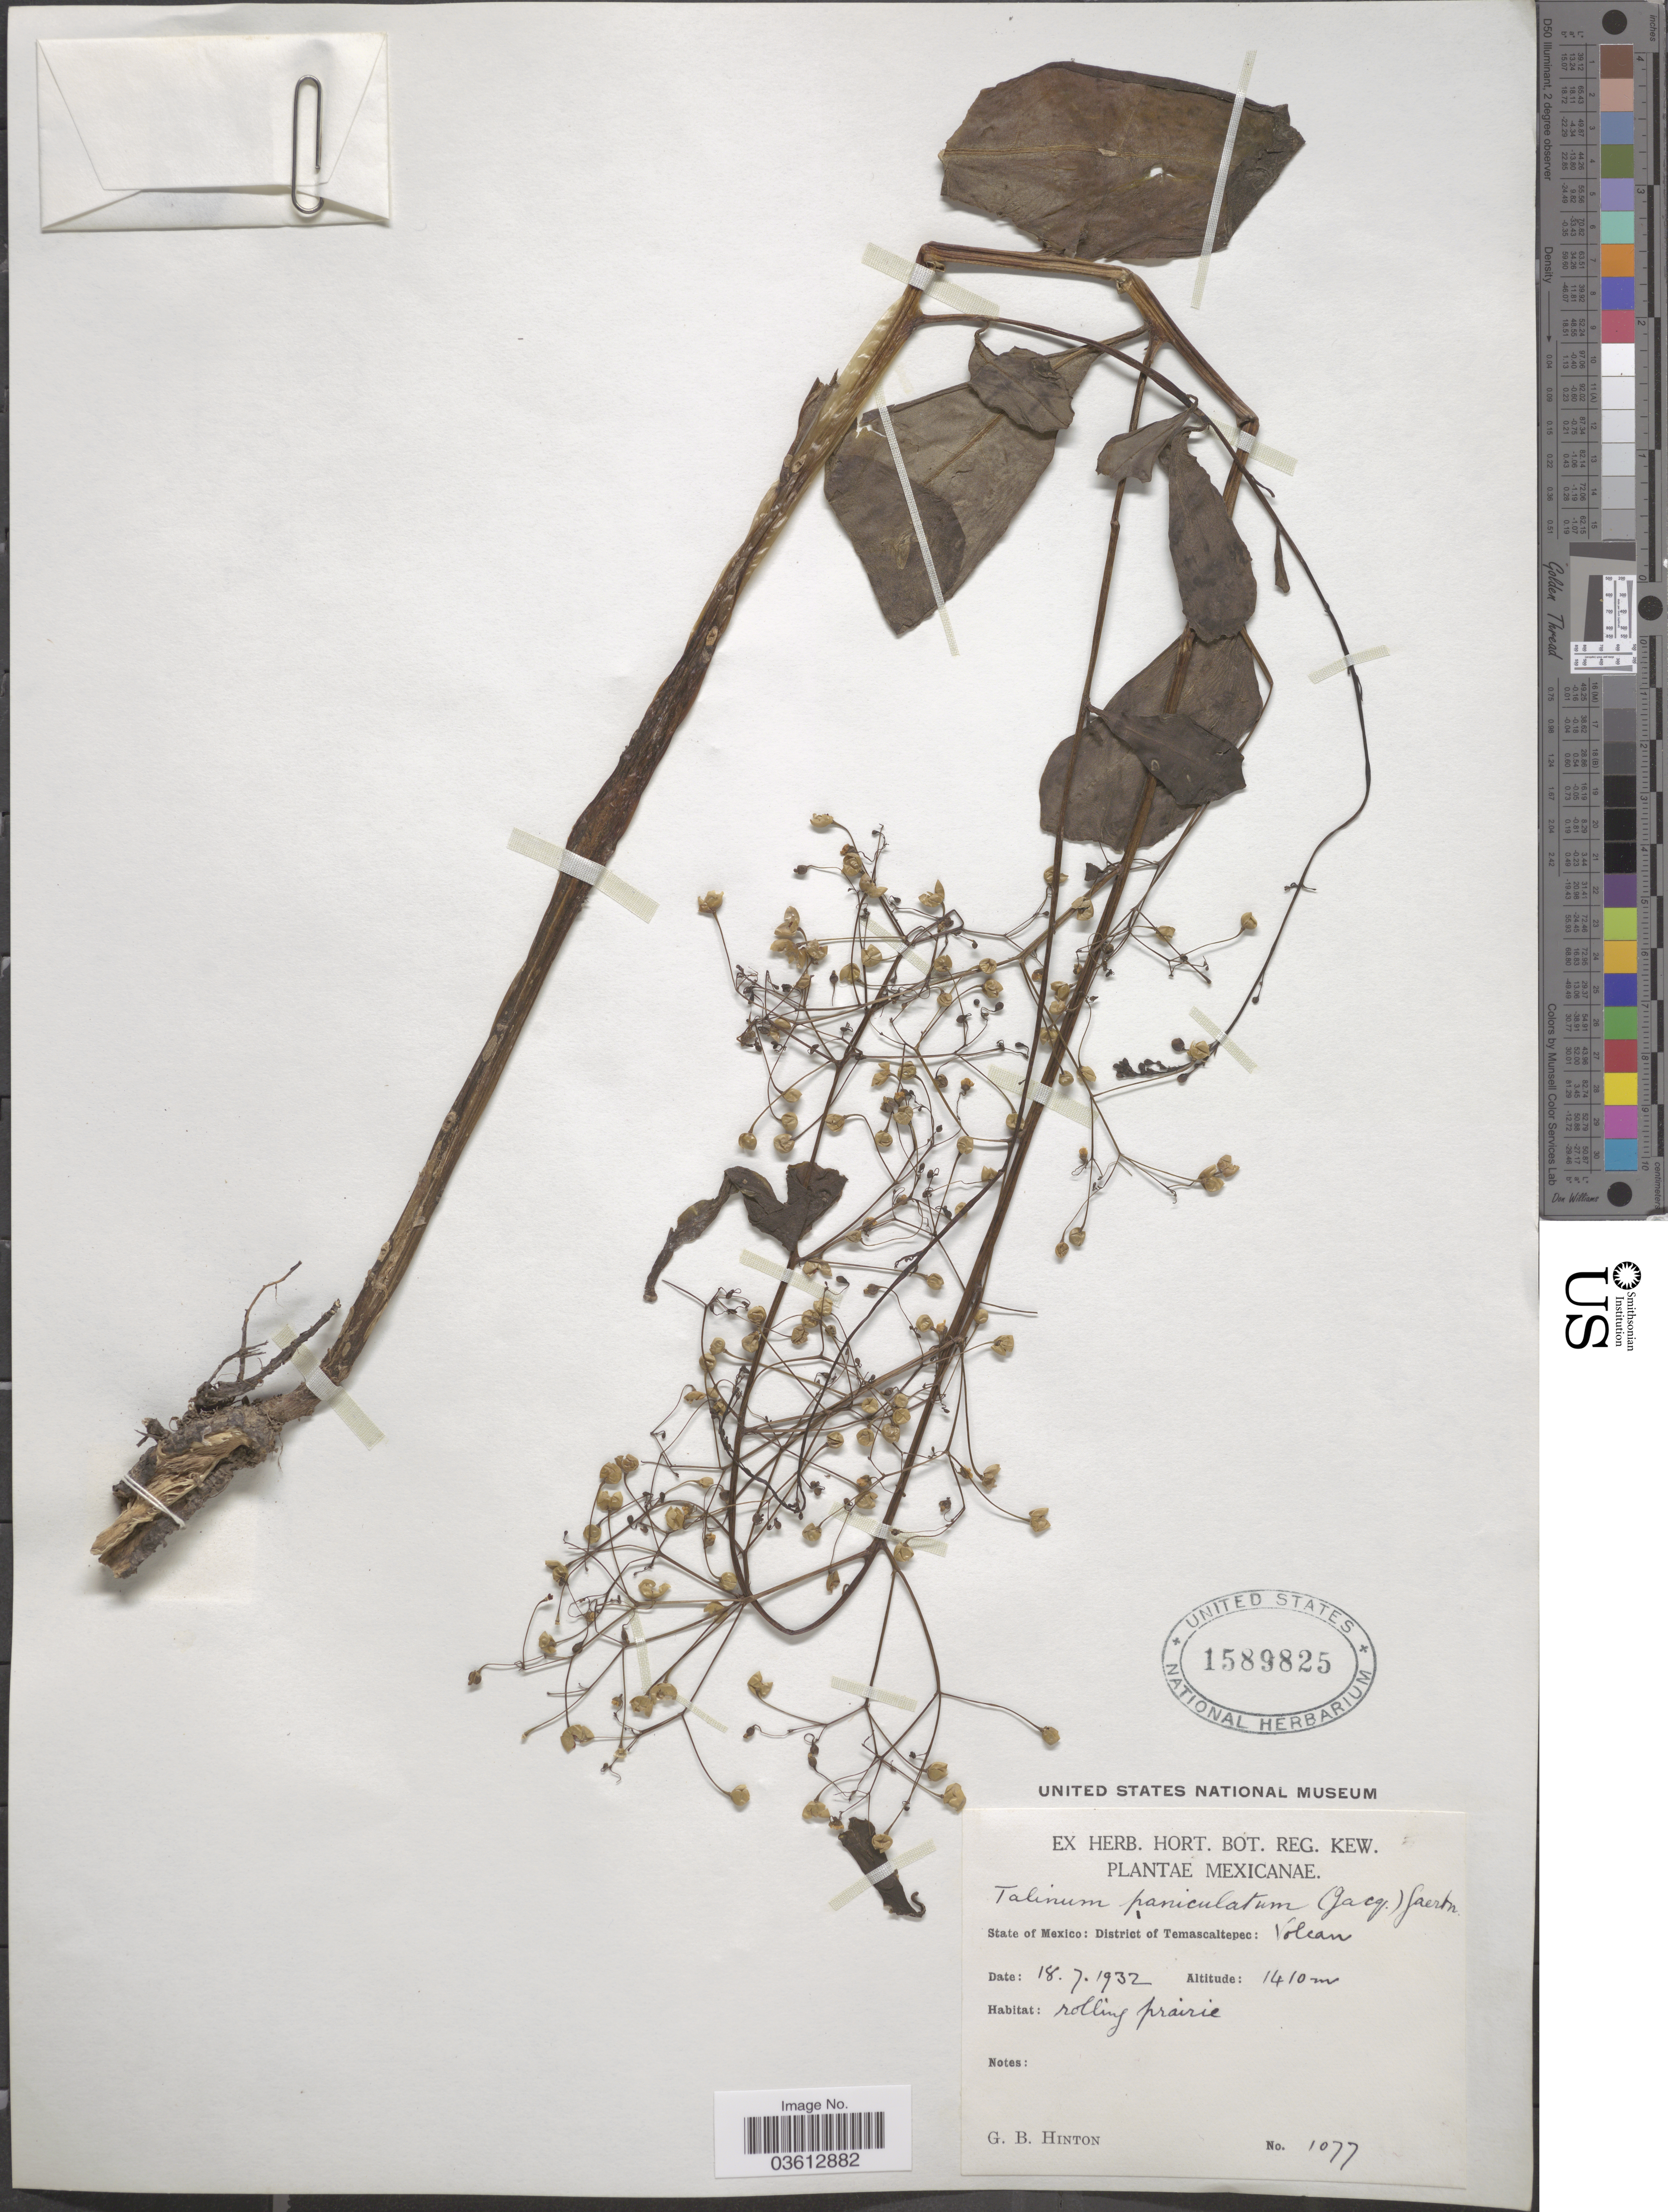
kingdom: Plantae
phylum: Tracheophyta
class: Magnoliopsida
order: Caryophyllales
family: Talinaceae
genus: Talinum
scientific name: Talinum paniculatum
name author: (Jacq.) Gaertn.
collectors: G. B. Hinton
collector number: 1077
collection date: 1932-07-18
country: Mexico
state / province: México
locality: District of Temascaltepec: Volcan.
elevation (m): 1410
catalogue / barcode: US 1589825